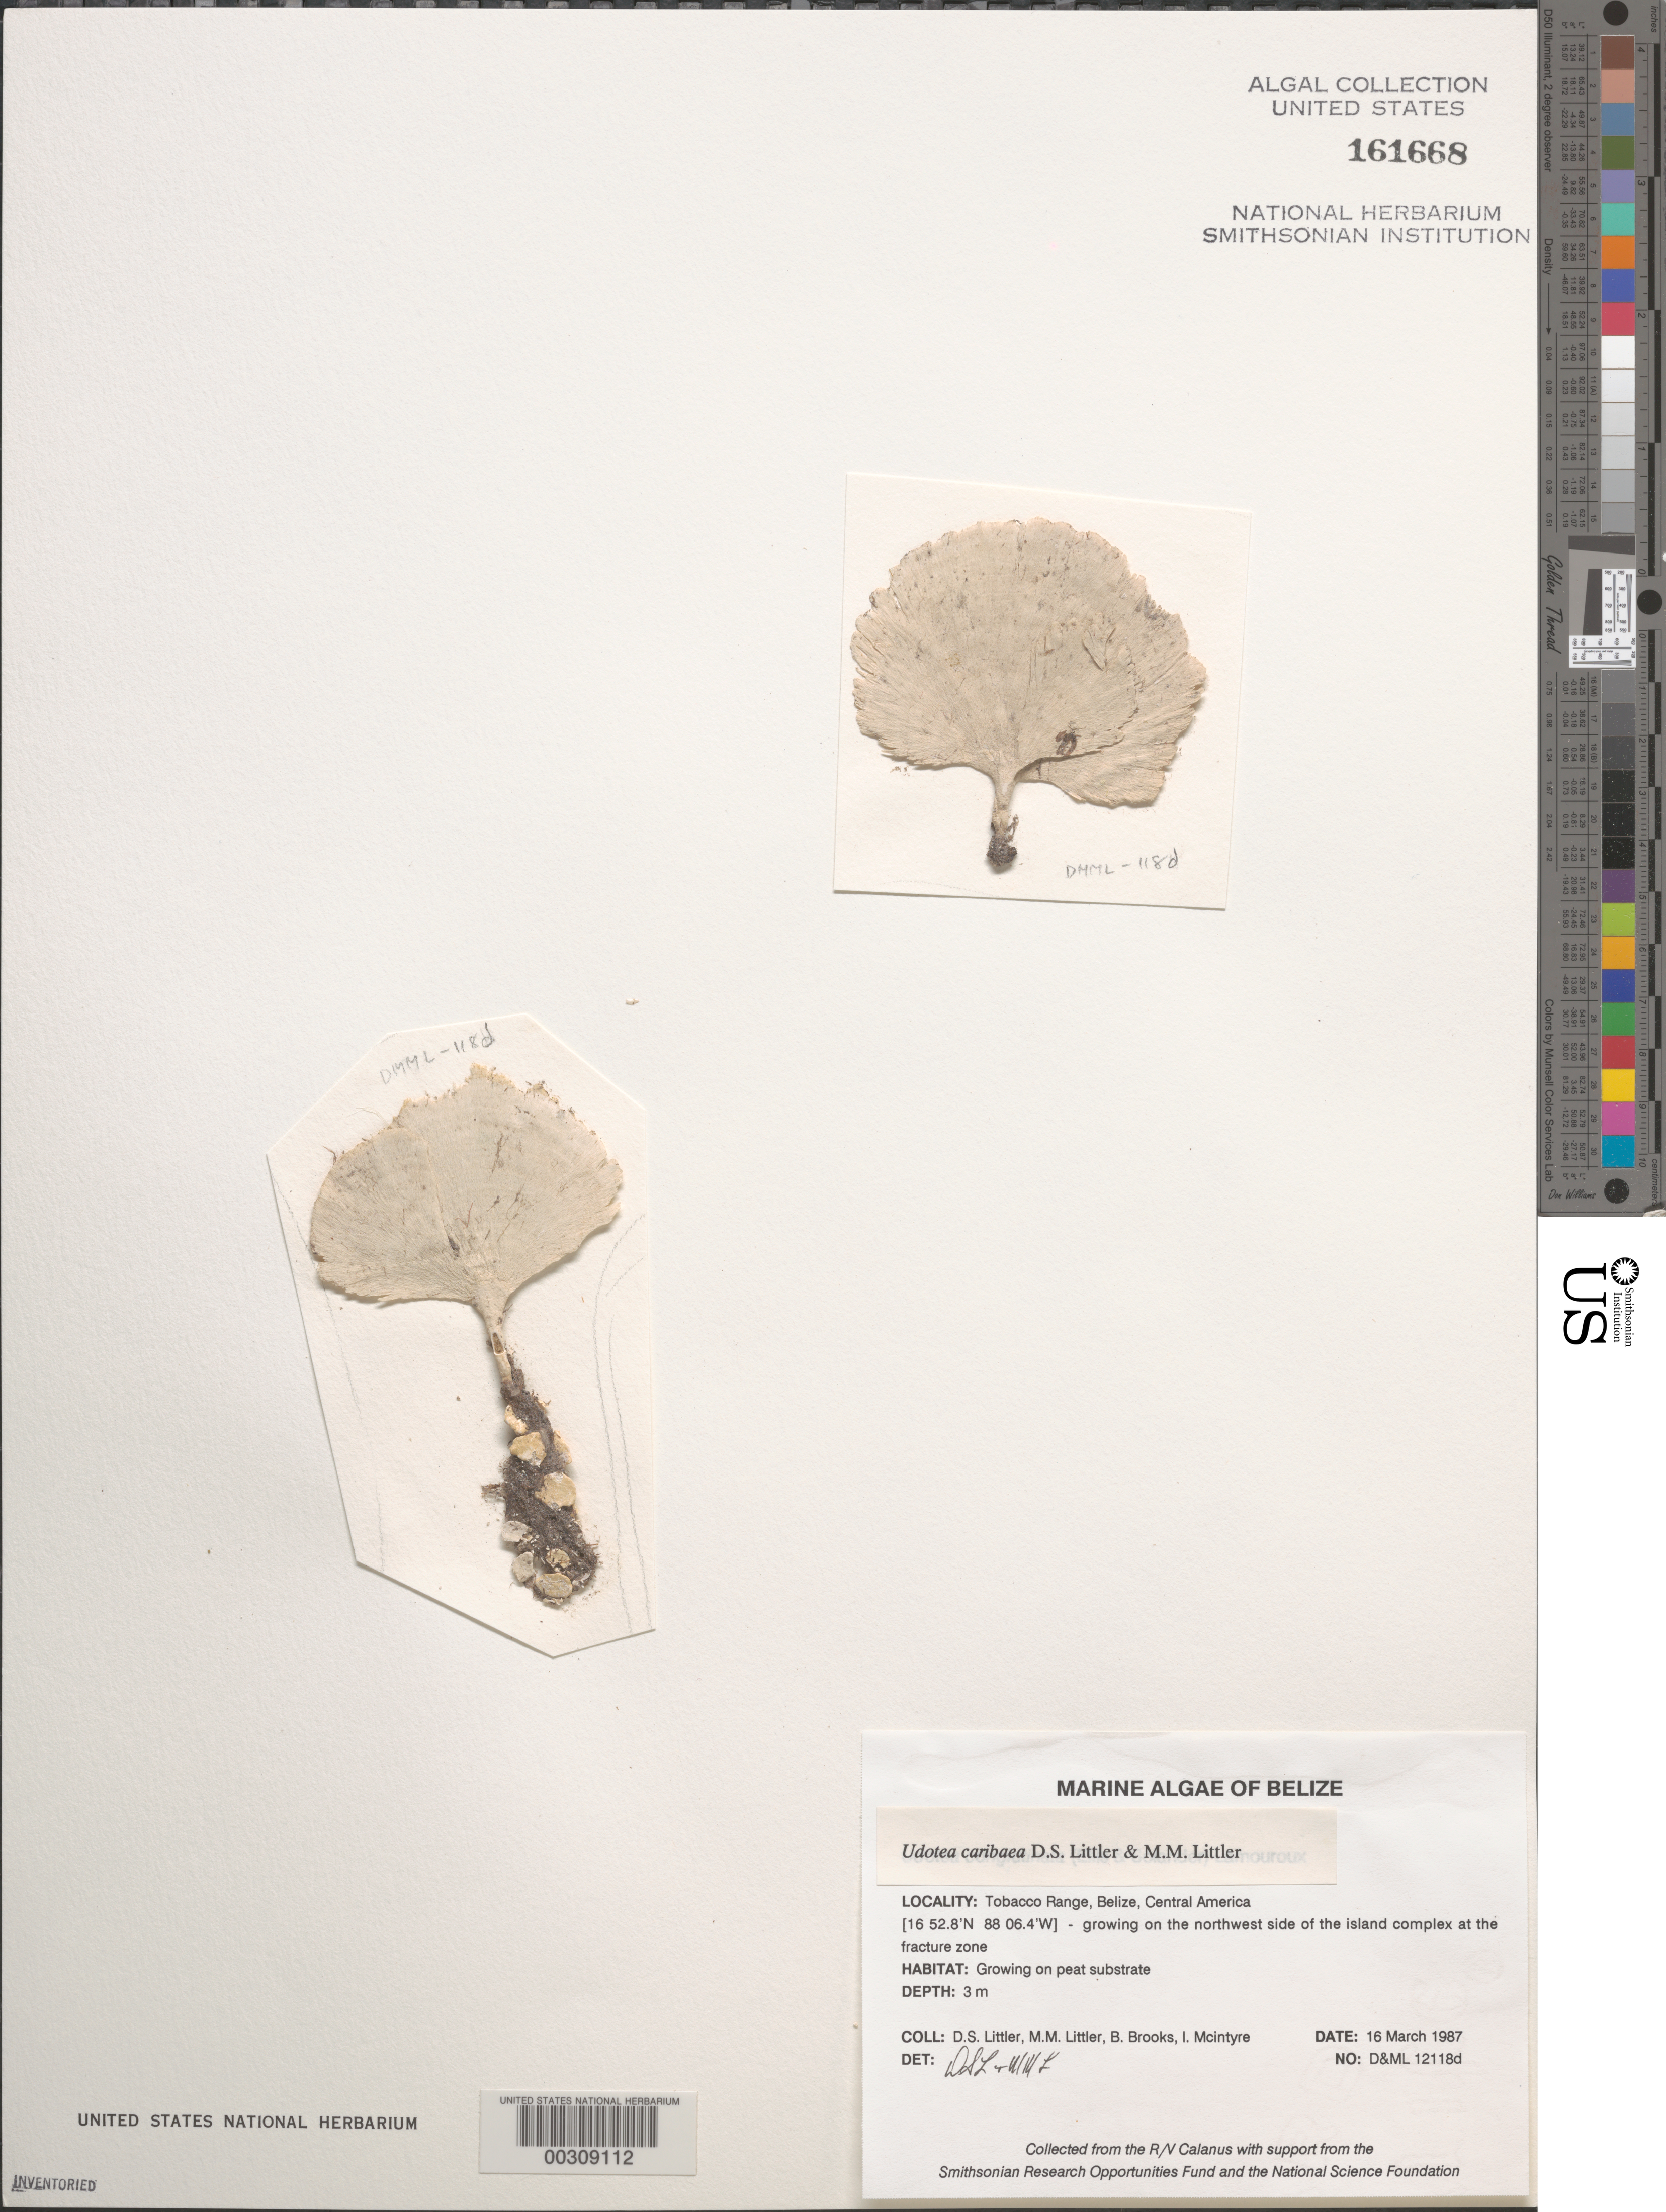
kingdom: Plantae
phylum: Chlorophyta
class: Ulvophyceae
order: Bryopsidales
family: Udoteaceae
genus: Udotea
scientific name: Udotea caribaea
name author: D.S. Littler & Littler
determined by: Littler, D. S.; Littler, M. M.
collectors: D. S. Littler, M. M. Littler, B. Brooks & I. McIntyre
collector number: D&ML 12118d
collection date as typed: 16 Mar 1987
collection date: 1987-03-16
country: Belize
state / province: Stann Creek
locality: Tobacco Range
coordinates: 16 52.8' N, 88 06.4' W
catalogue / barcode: US 161668